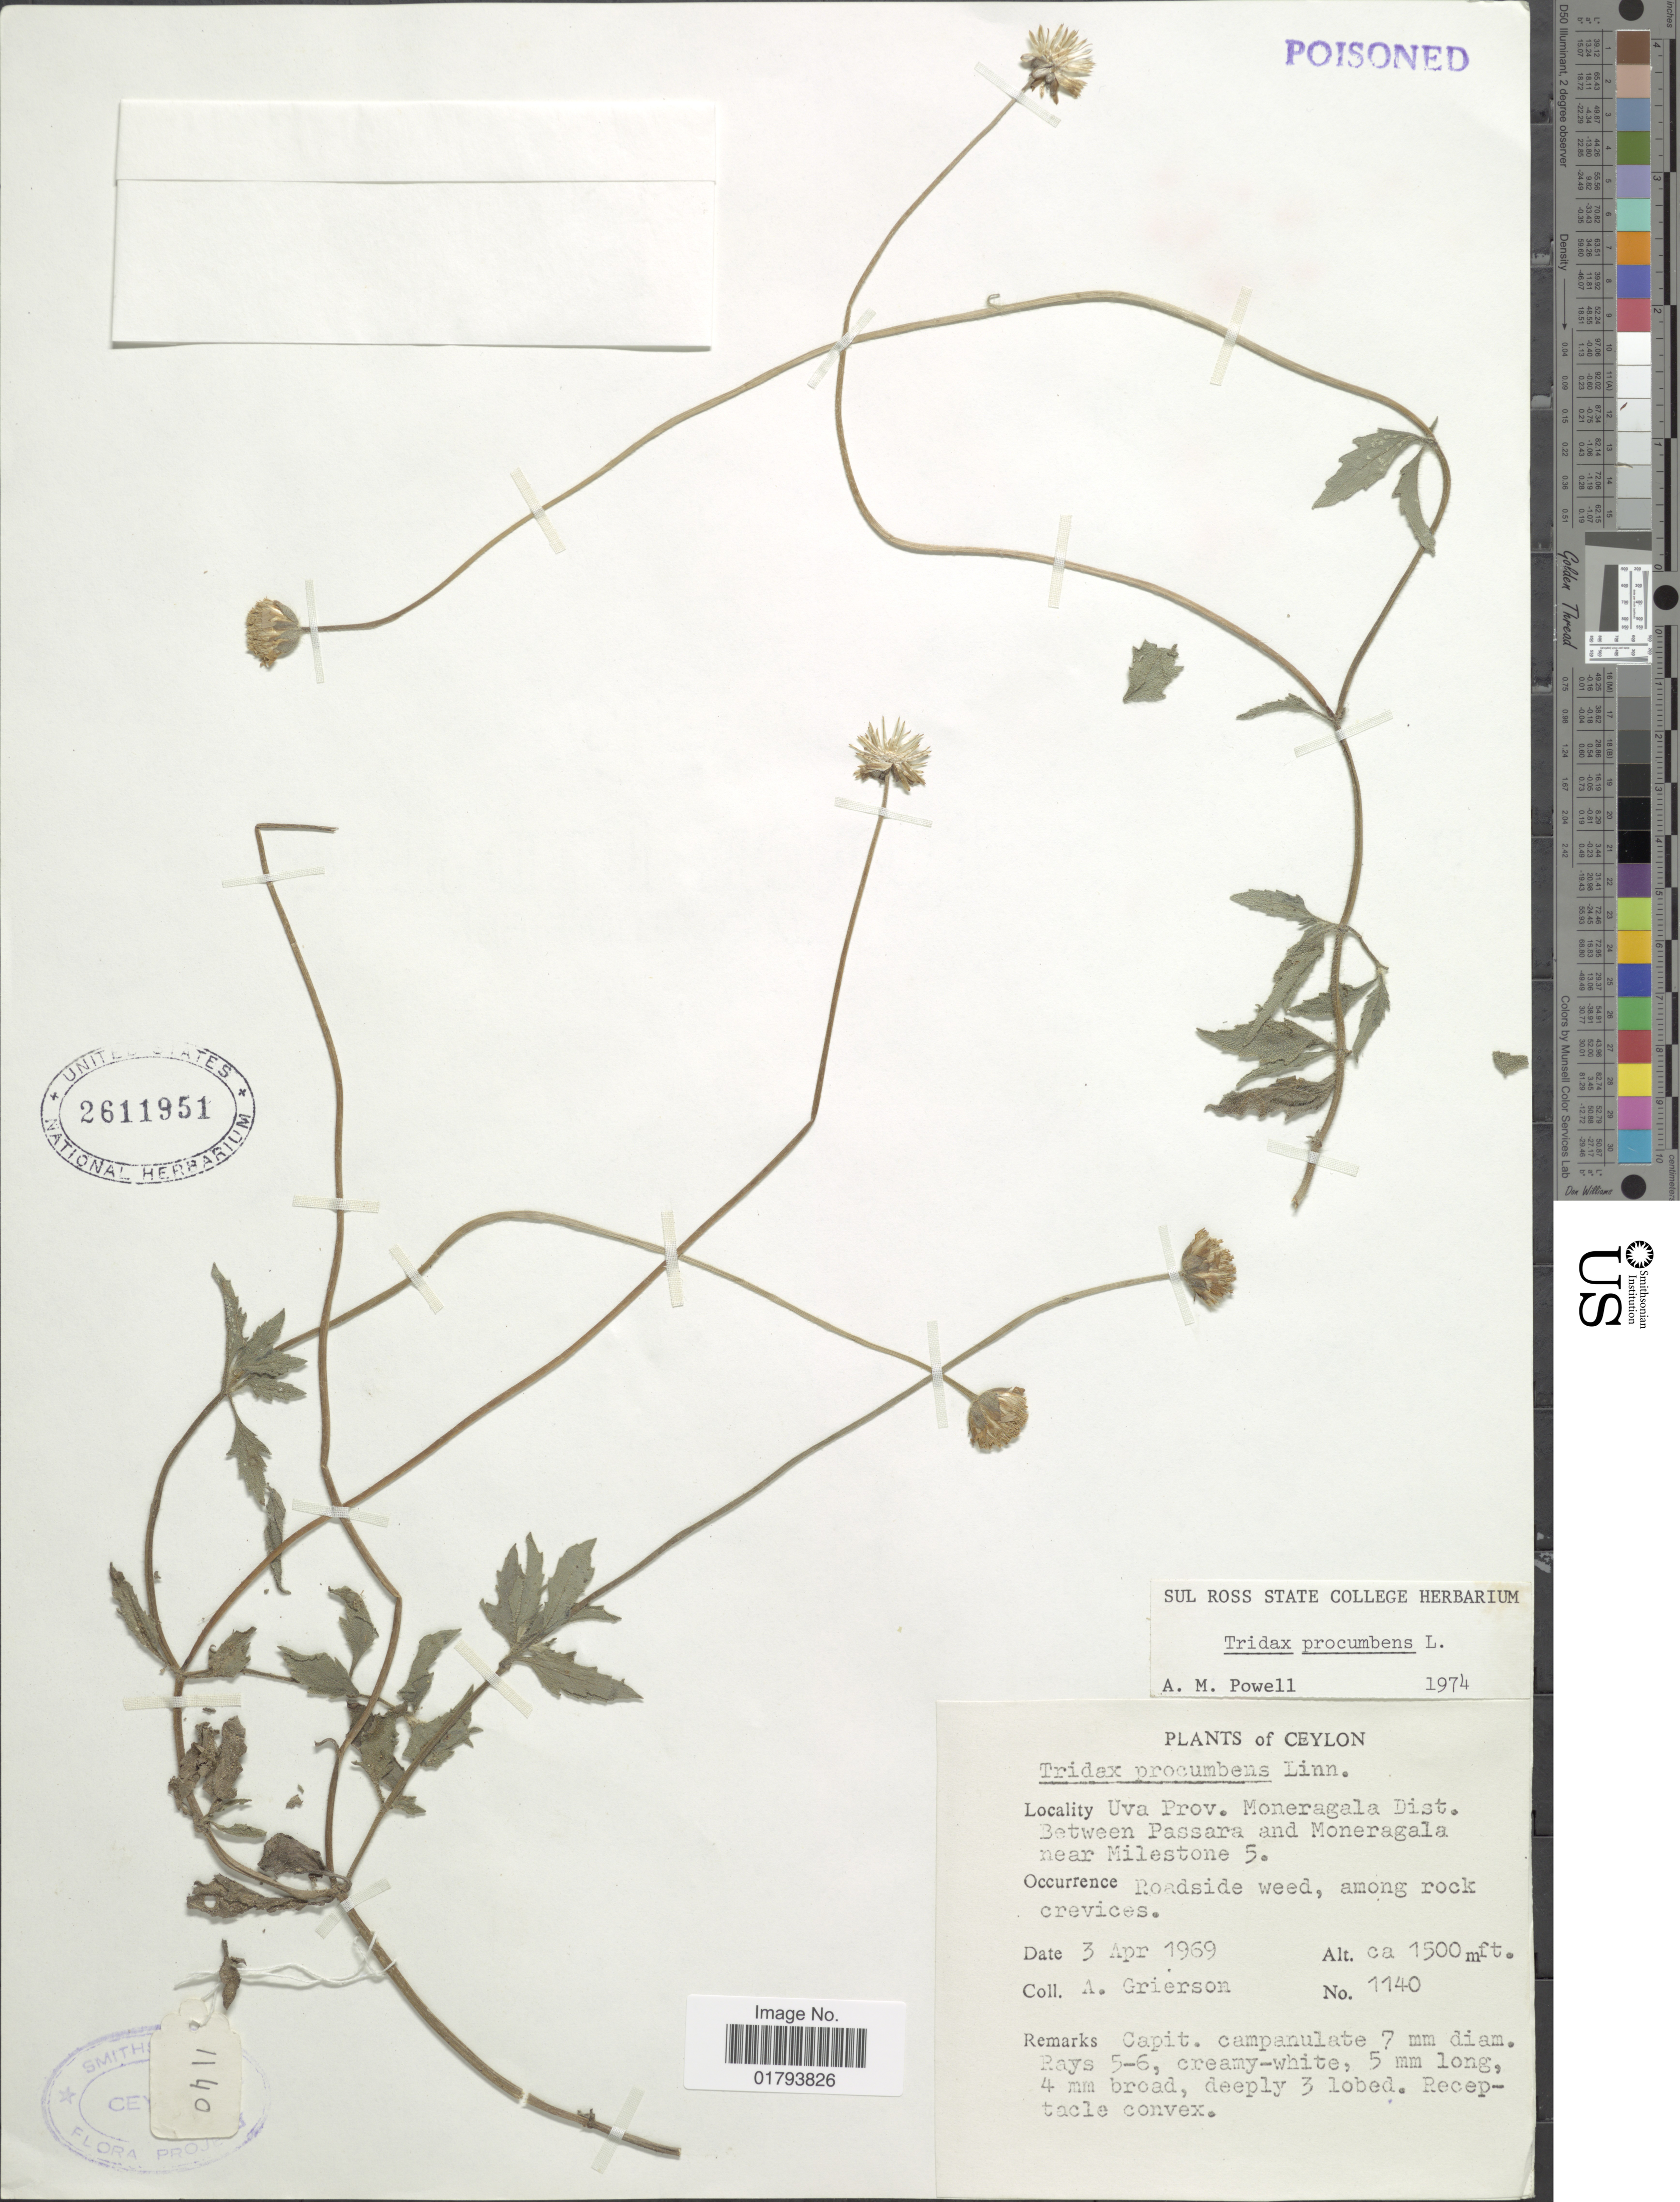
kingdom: Plantae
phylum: Tracheophyta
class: Magnoliopsida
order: Asterales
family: Asteraceae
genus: Tridax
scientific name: Tridax procumbens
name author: L.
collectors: A. Grierson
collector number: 1140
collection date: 1969-04-03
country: Sri Lanka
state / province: Uva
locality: Ceylon, Moneragala Dist. Between Passara and Moneragala near Milestone 5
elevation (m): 457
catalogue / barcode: US 2611951